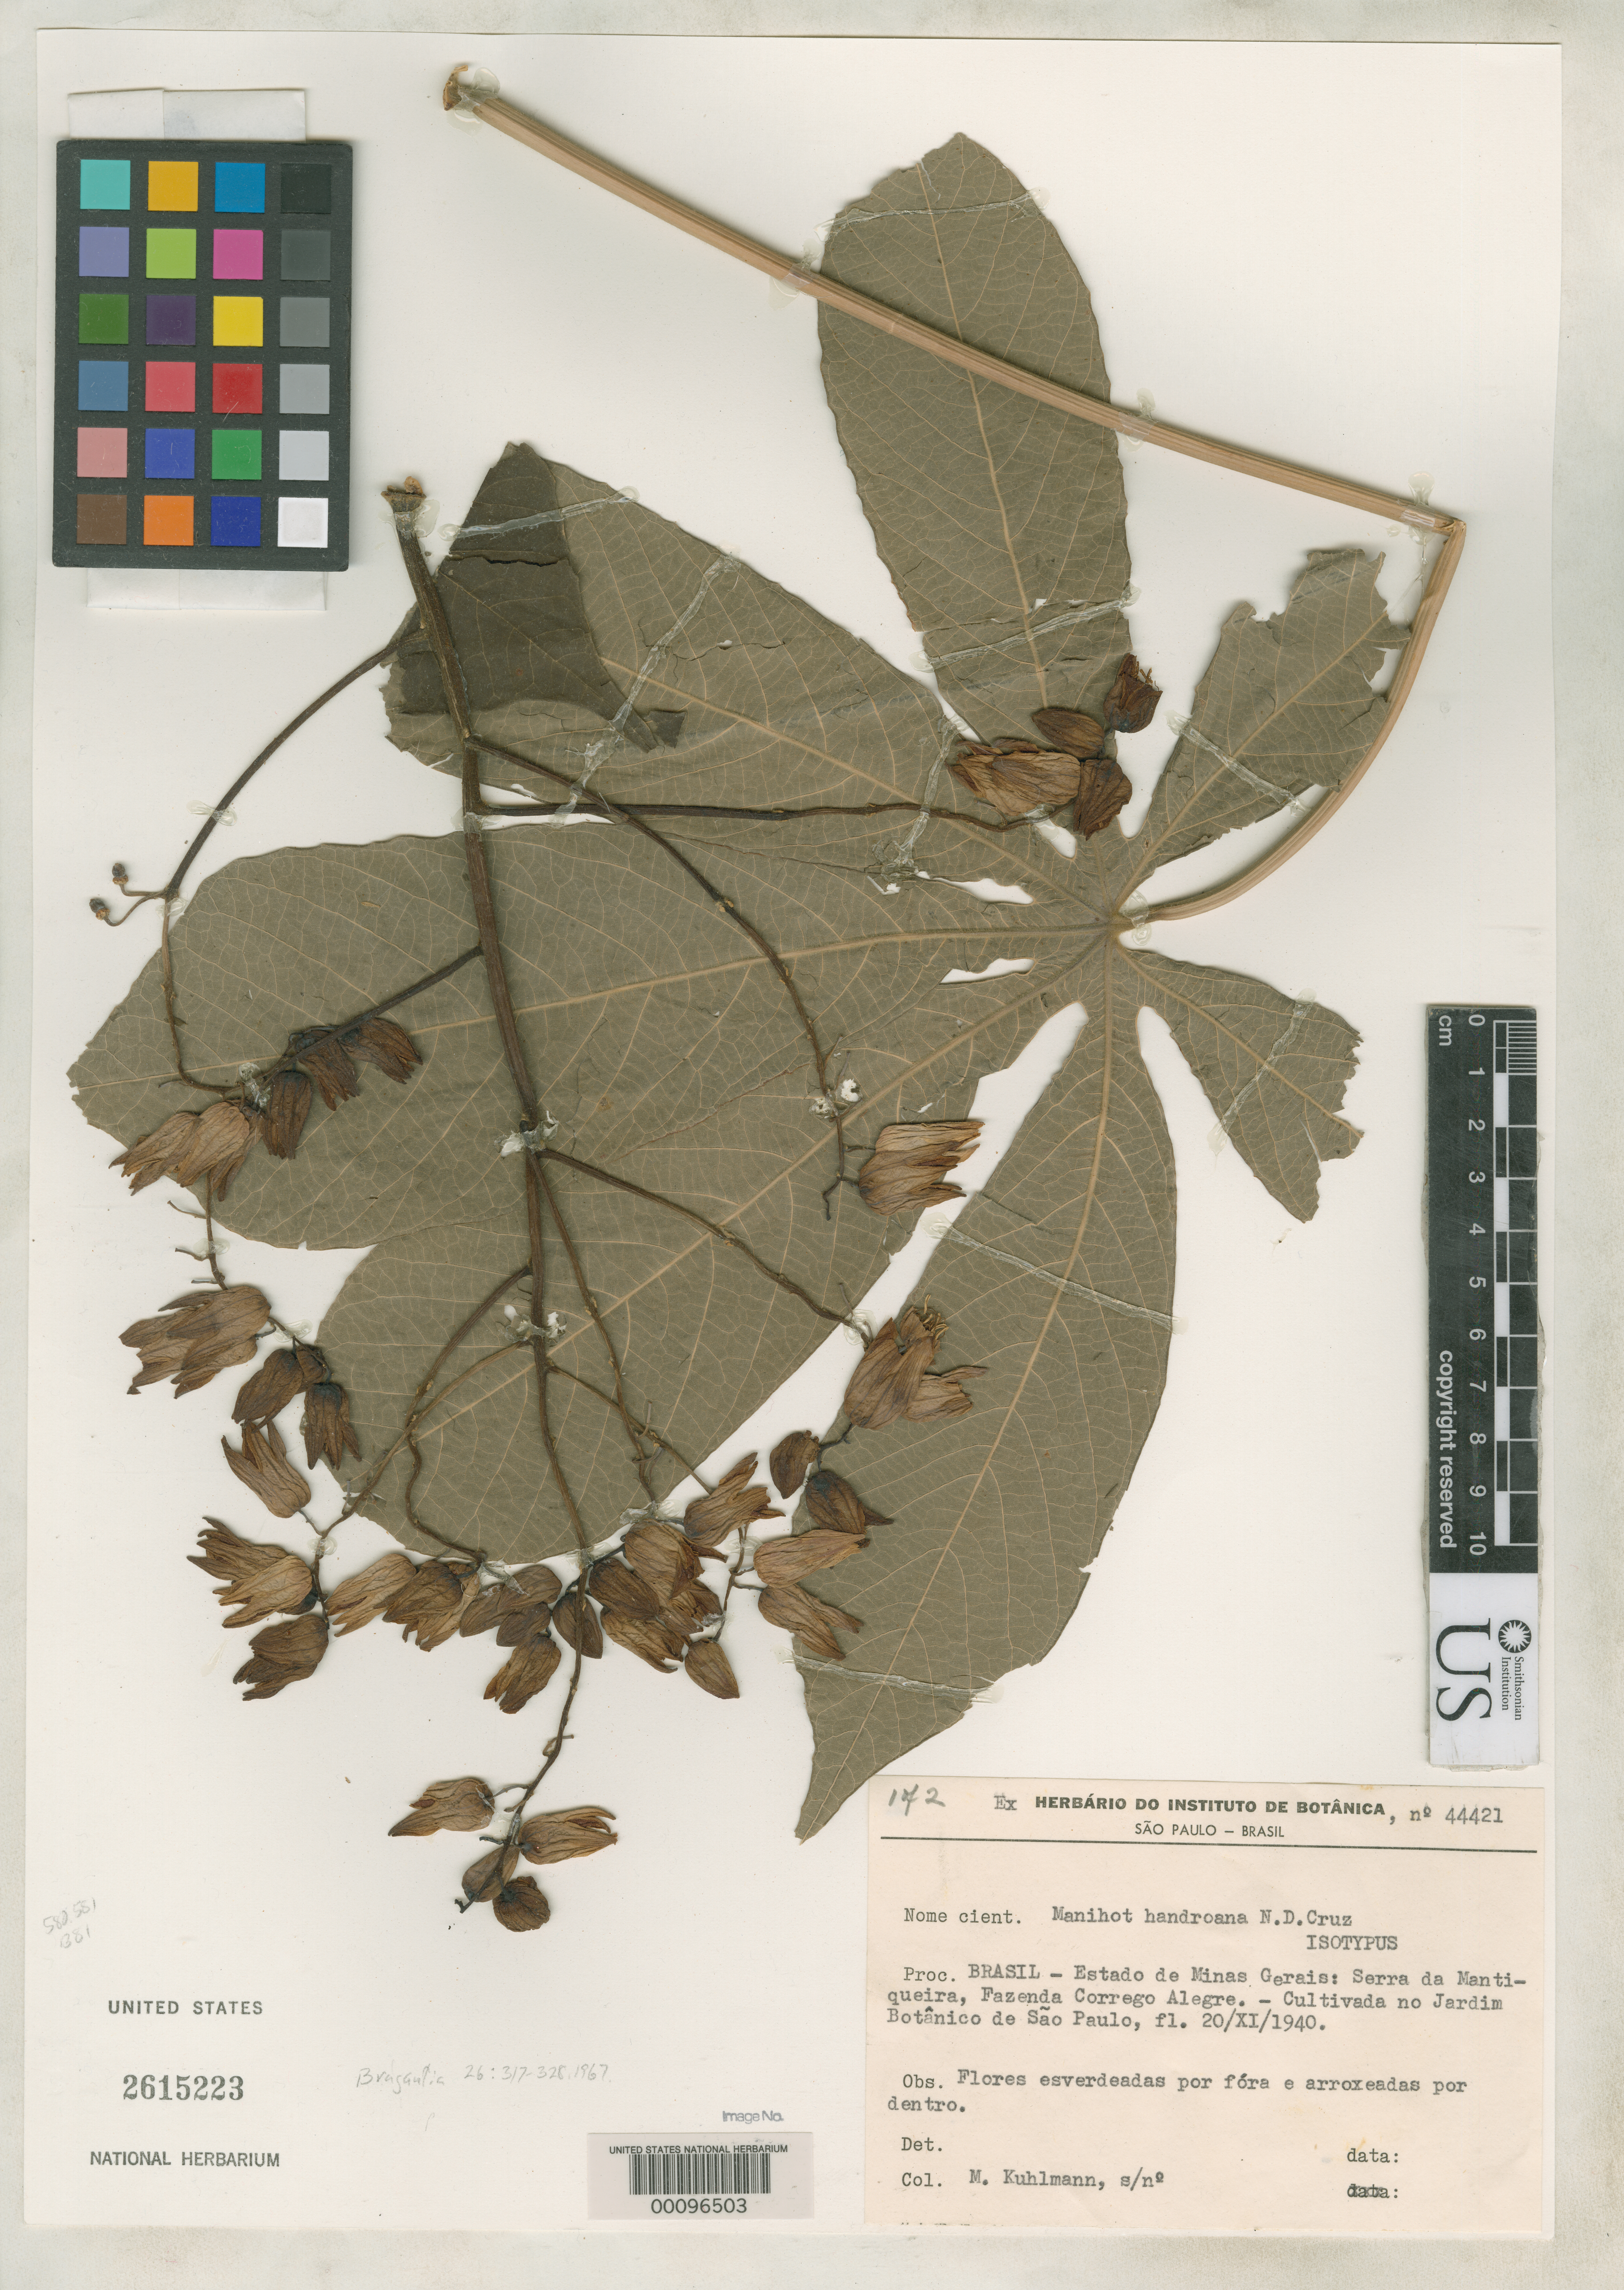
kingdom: Plantae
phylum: Tracheophyta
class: Magnoliopsida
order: Malpighiales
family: Euphorbiaceae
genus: Manihot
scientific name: Manihot handroana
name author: Cruz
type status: Isotype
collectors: M. Kuhlmann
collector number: Sao Paulo Inst. Bot. 44421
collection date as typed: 20 Nov 1940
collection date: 1940-11-20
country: Brazil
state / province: Minas Gerais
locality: Fazenda Corrego alegre, serra da Mantiqueira.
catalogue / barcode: US 2615223